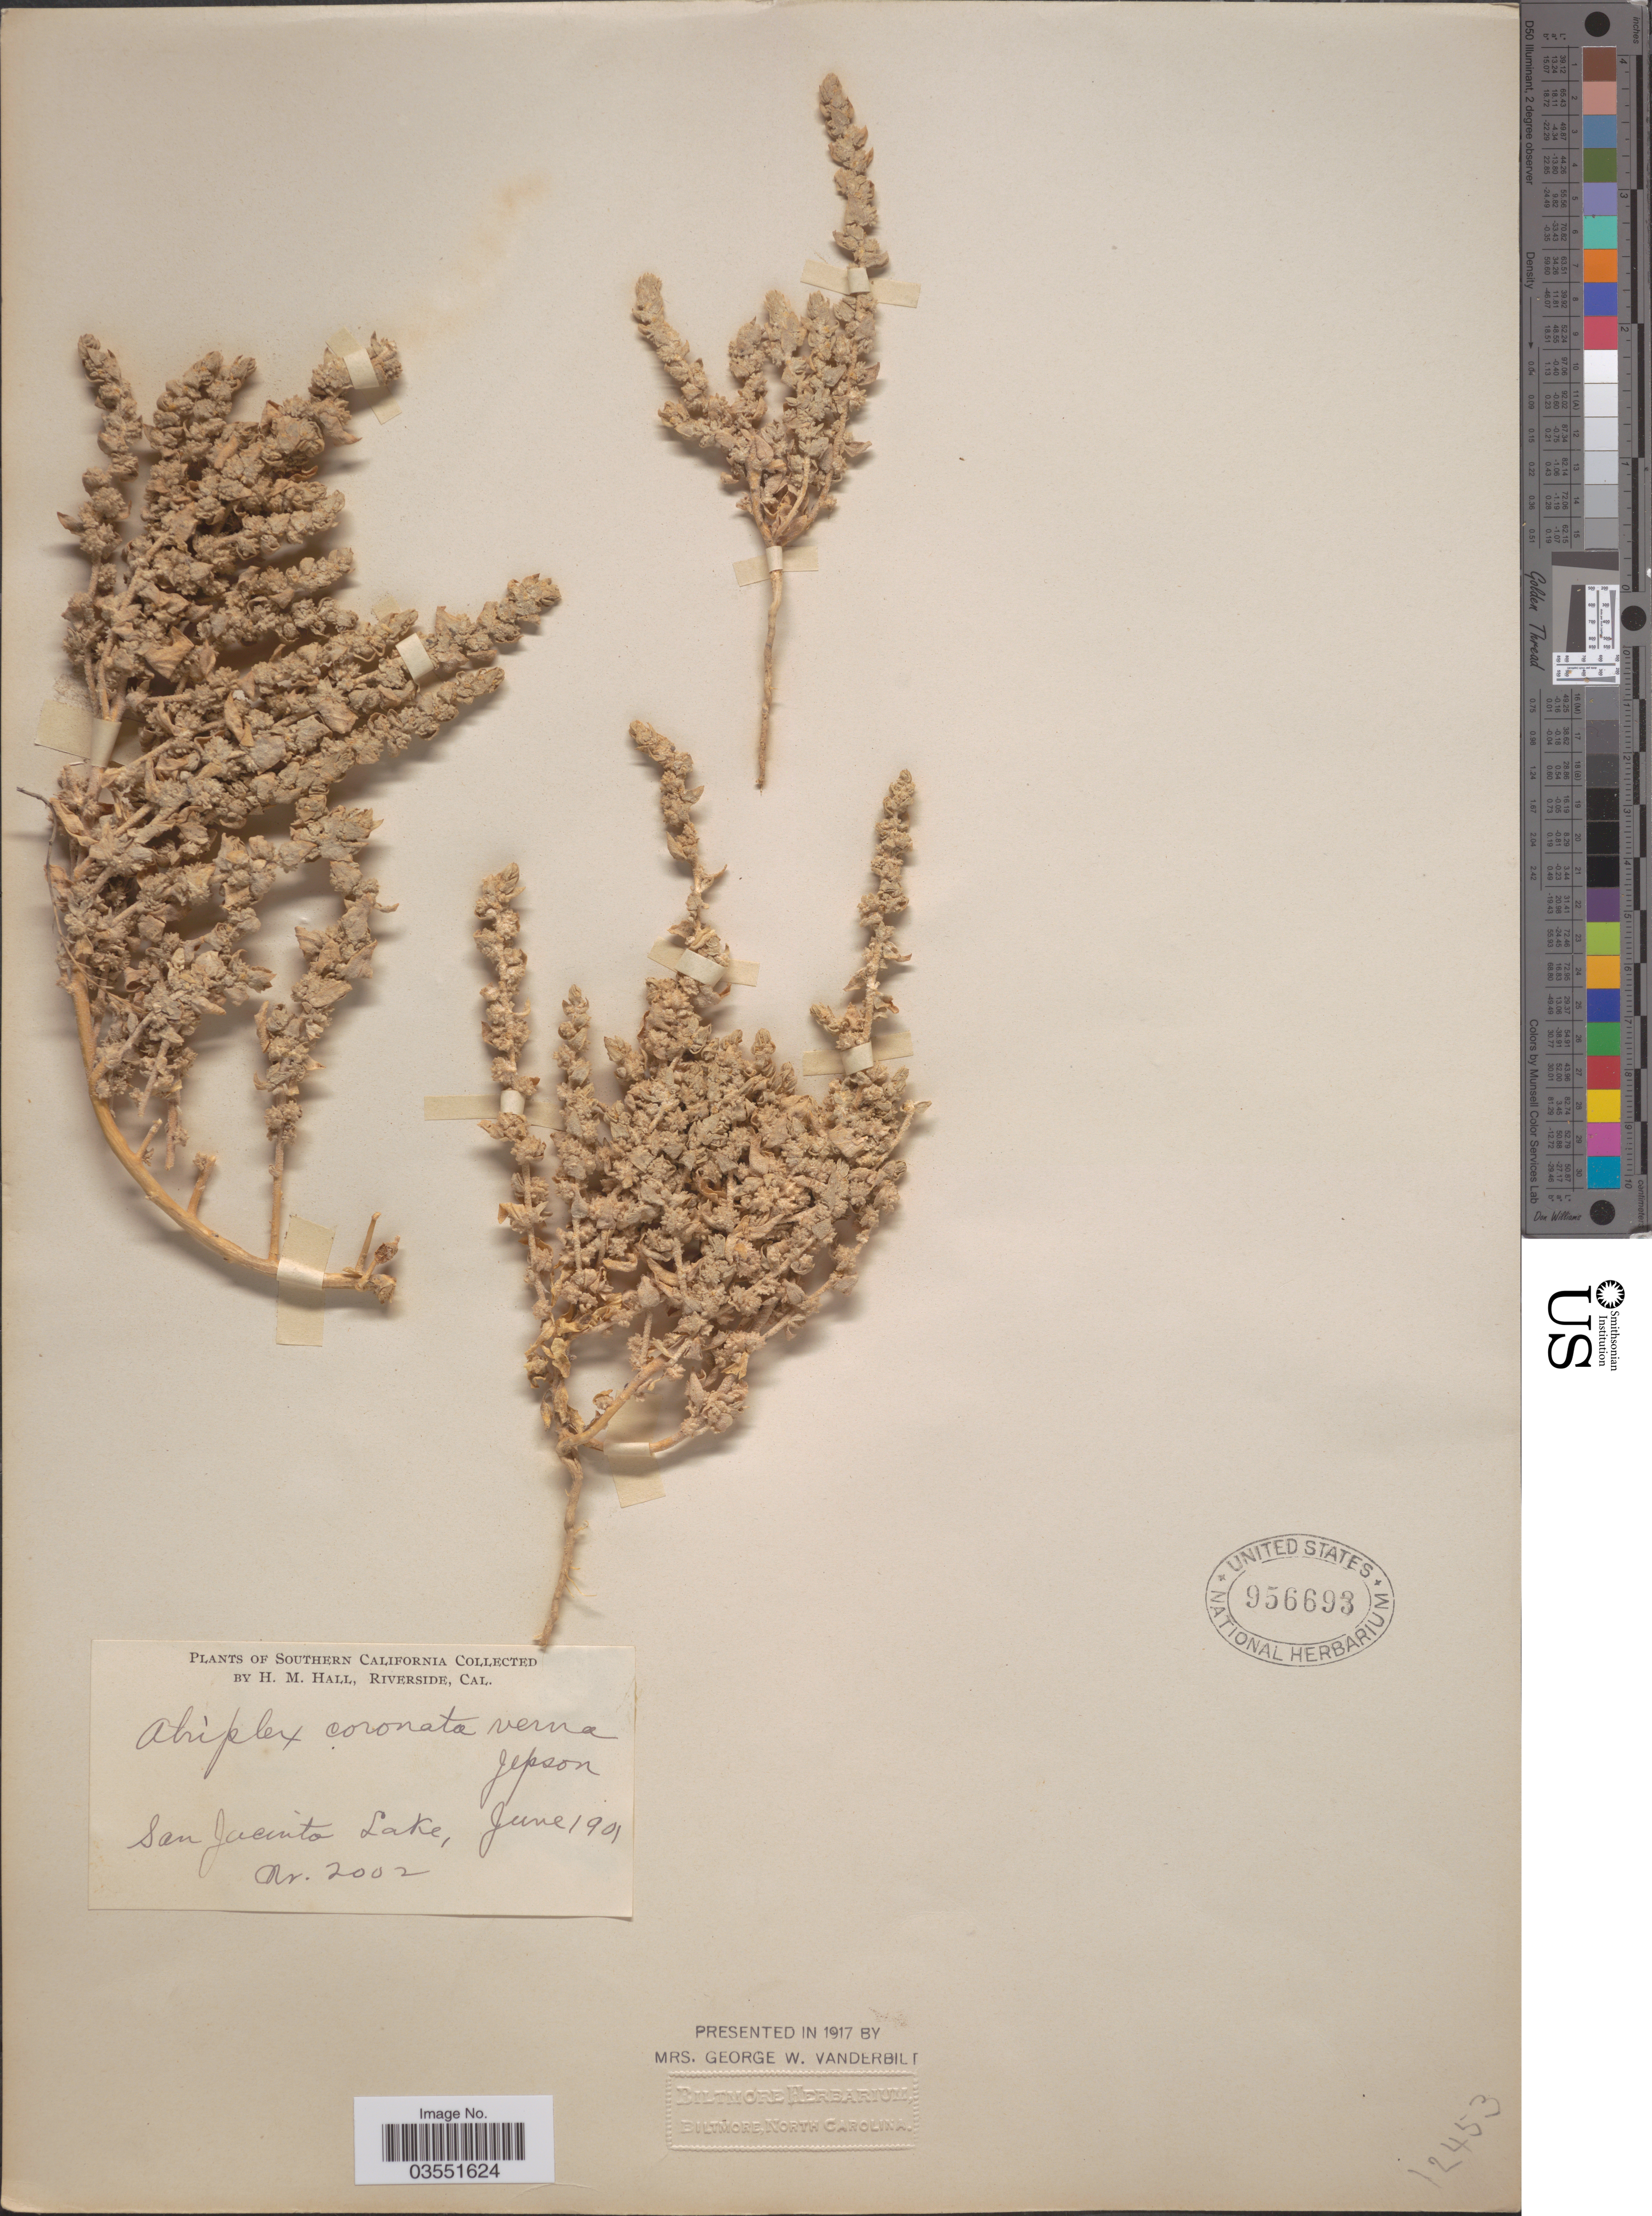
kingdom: Plantae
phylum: Tracheophyta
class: Magnoliopsida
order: Caryophyllales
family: Amaranthaceae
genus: Atriplex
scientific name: Atriplex coronata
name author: S. Watson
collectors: H. M. Hall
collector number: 2002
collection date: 1901-06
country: United States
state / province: California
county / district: Riverside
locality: Southern California. San Jacinto Lake.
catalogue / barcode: US 956693